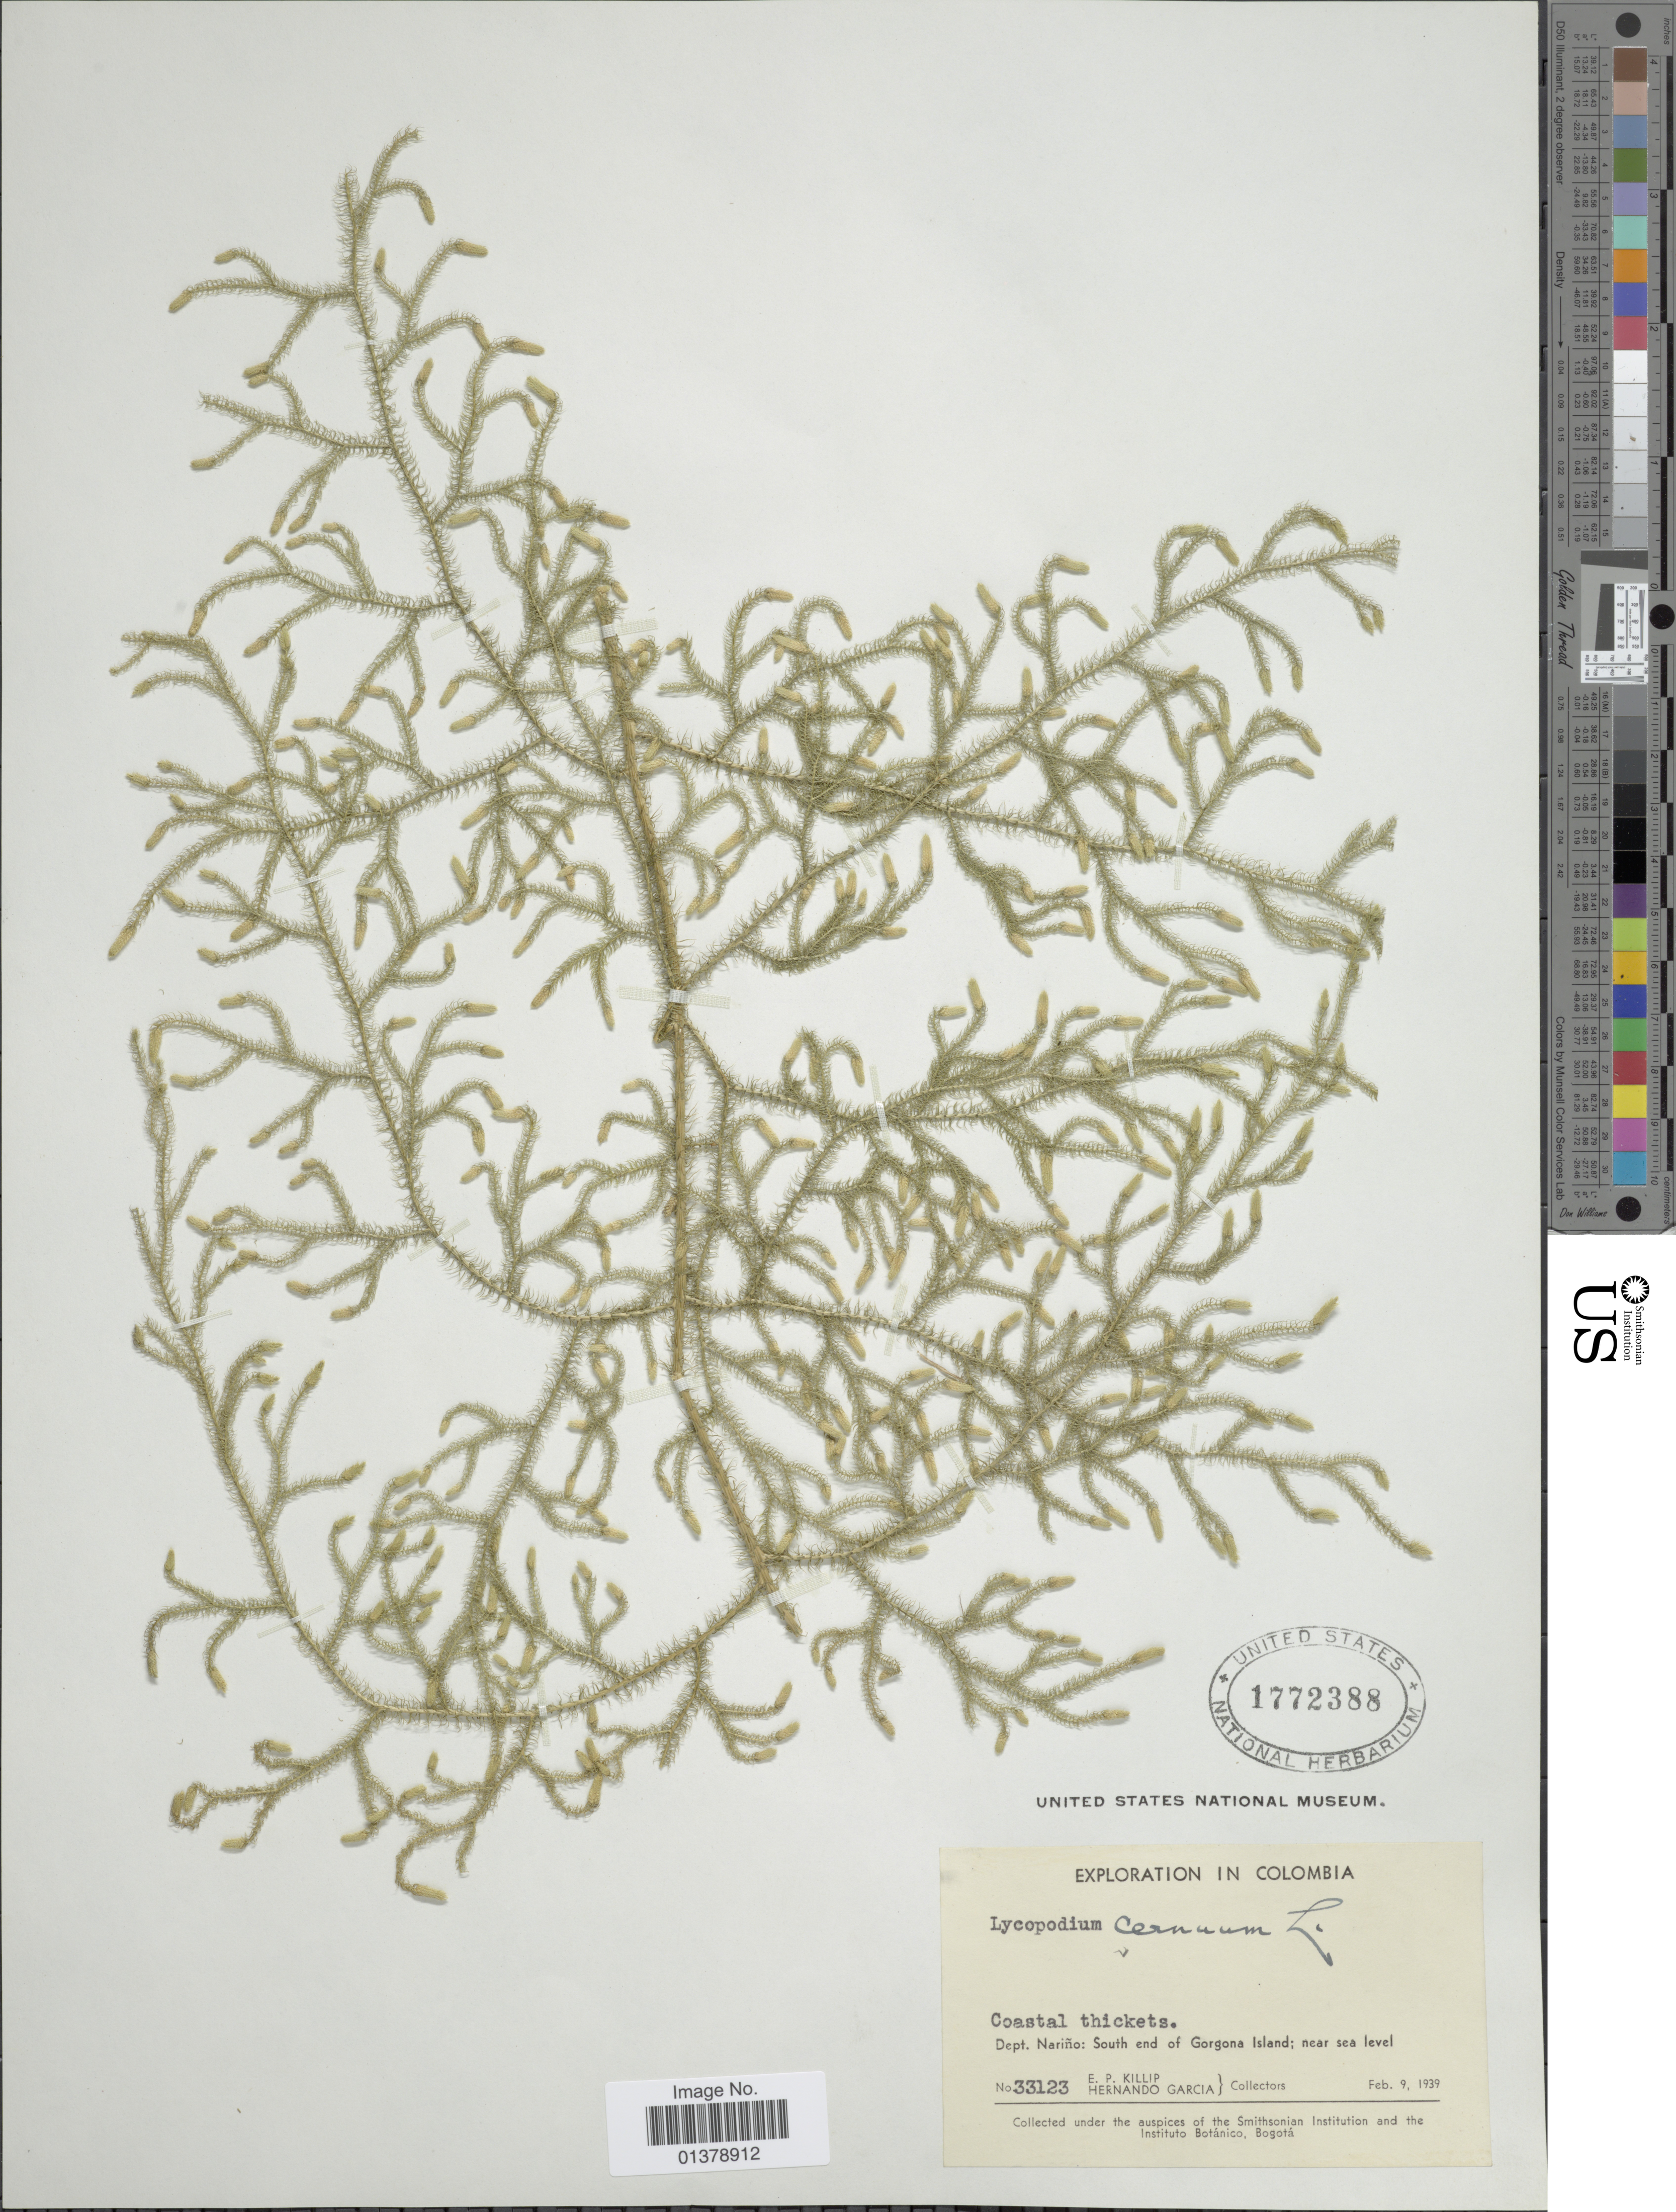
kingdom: Plantae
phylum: Tracheophyta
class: Lycopodiopsida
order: Lycopodiales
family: Lycopodiaceae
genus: Palhinhaea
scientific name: Palhinhaea cernua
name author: (L.) Vasc. & Franco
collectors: E. P. Killip & H. Garcia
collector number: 33123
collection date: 1939-02-09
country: Colombia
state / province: Nariño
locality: South end of Gorgona Island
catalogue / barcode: US 1772388